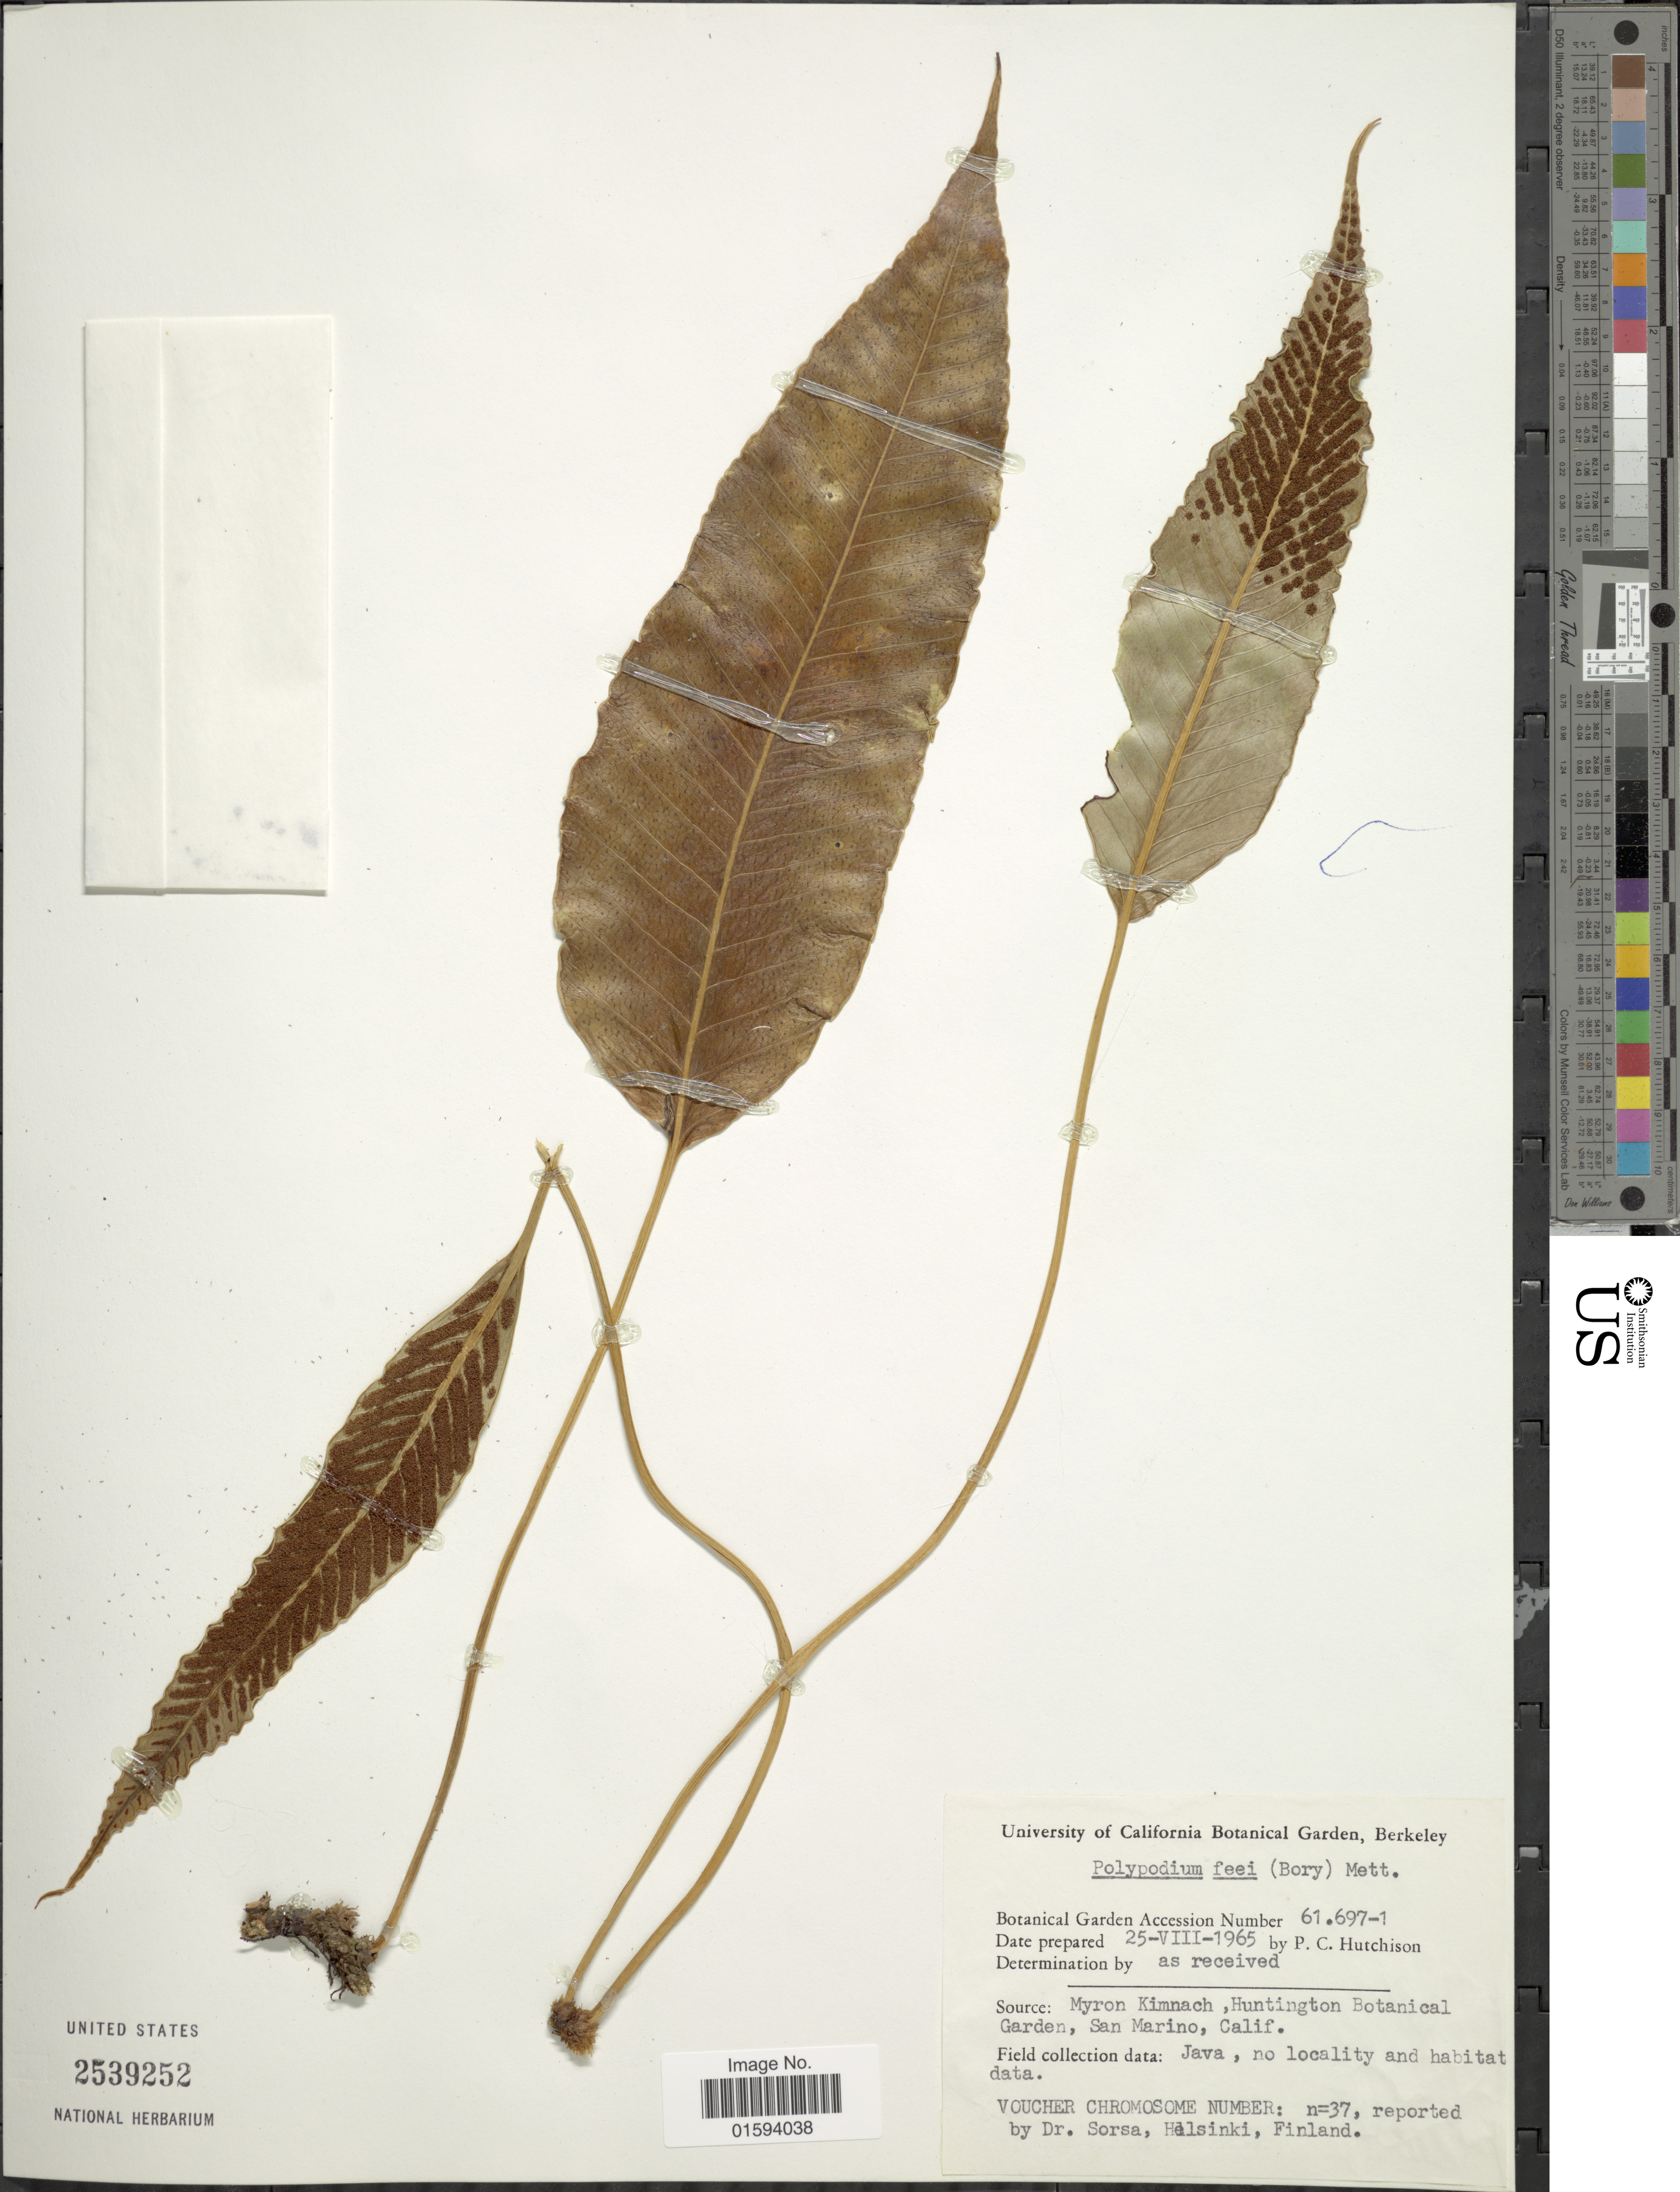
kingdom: Plantae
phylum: Tracheophyta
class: Polypodiopsida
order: Polypodiales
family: Polypodiaceae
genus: Polypodium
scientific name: Polypodium feei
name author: E. Fourn.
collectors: P. C. Hutchison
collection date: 1965-08-25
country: United States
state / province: California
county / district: Alameda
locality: University of California Botanical Garden, Berkeley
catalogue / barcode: US 2539252